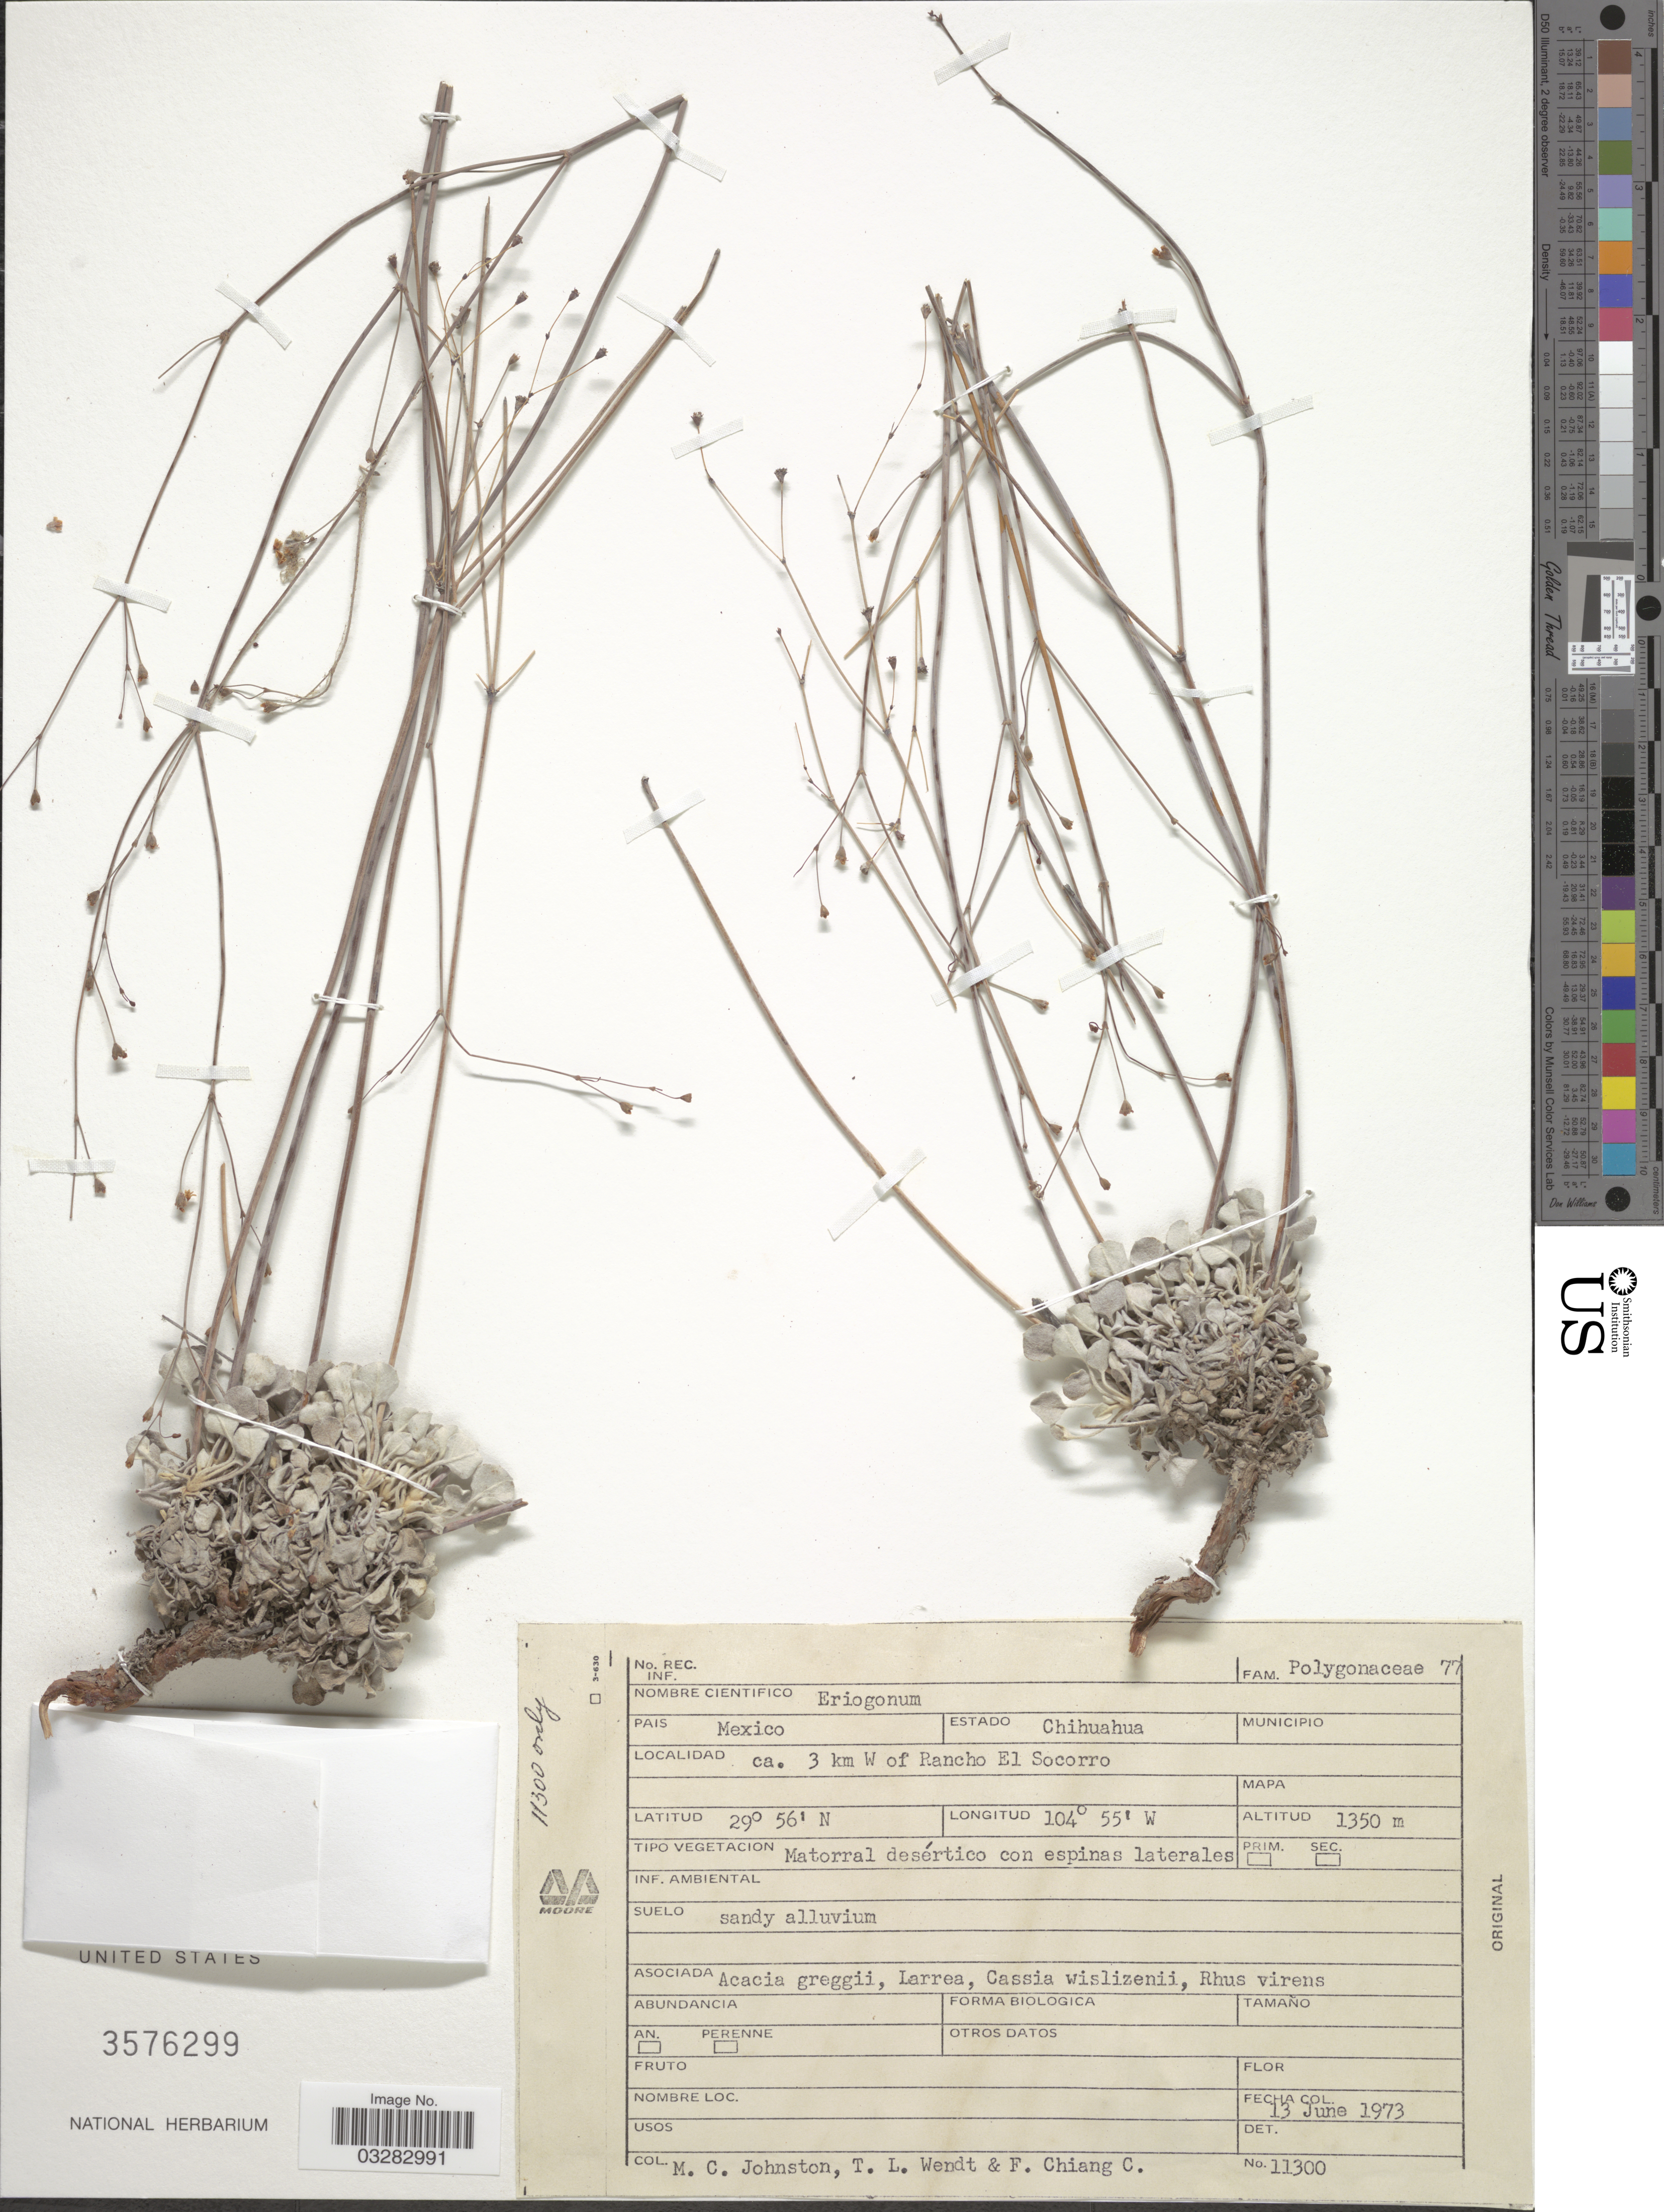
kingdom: Plantae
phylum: Tracheophyta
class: Magnoliopsida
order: Caryophyllales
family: Polygonaceae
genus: Eriogonum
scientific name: Eriogonum sp.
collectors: M. Johnston, T. L. Wendt & F. Chiang C.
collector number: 11300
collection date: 1973-06-13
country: Mexico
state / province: Chihuahua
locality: Ca. 3 km W of Rancho El Socorro.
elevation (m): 1350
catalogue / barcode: US 3576299